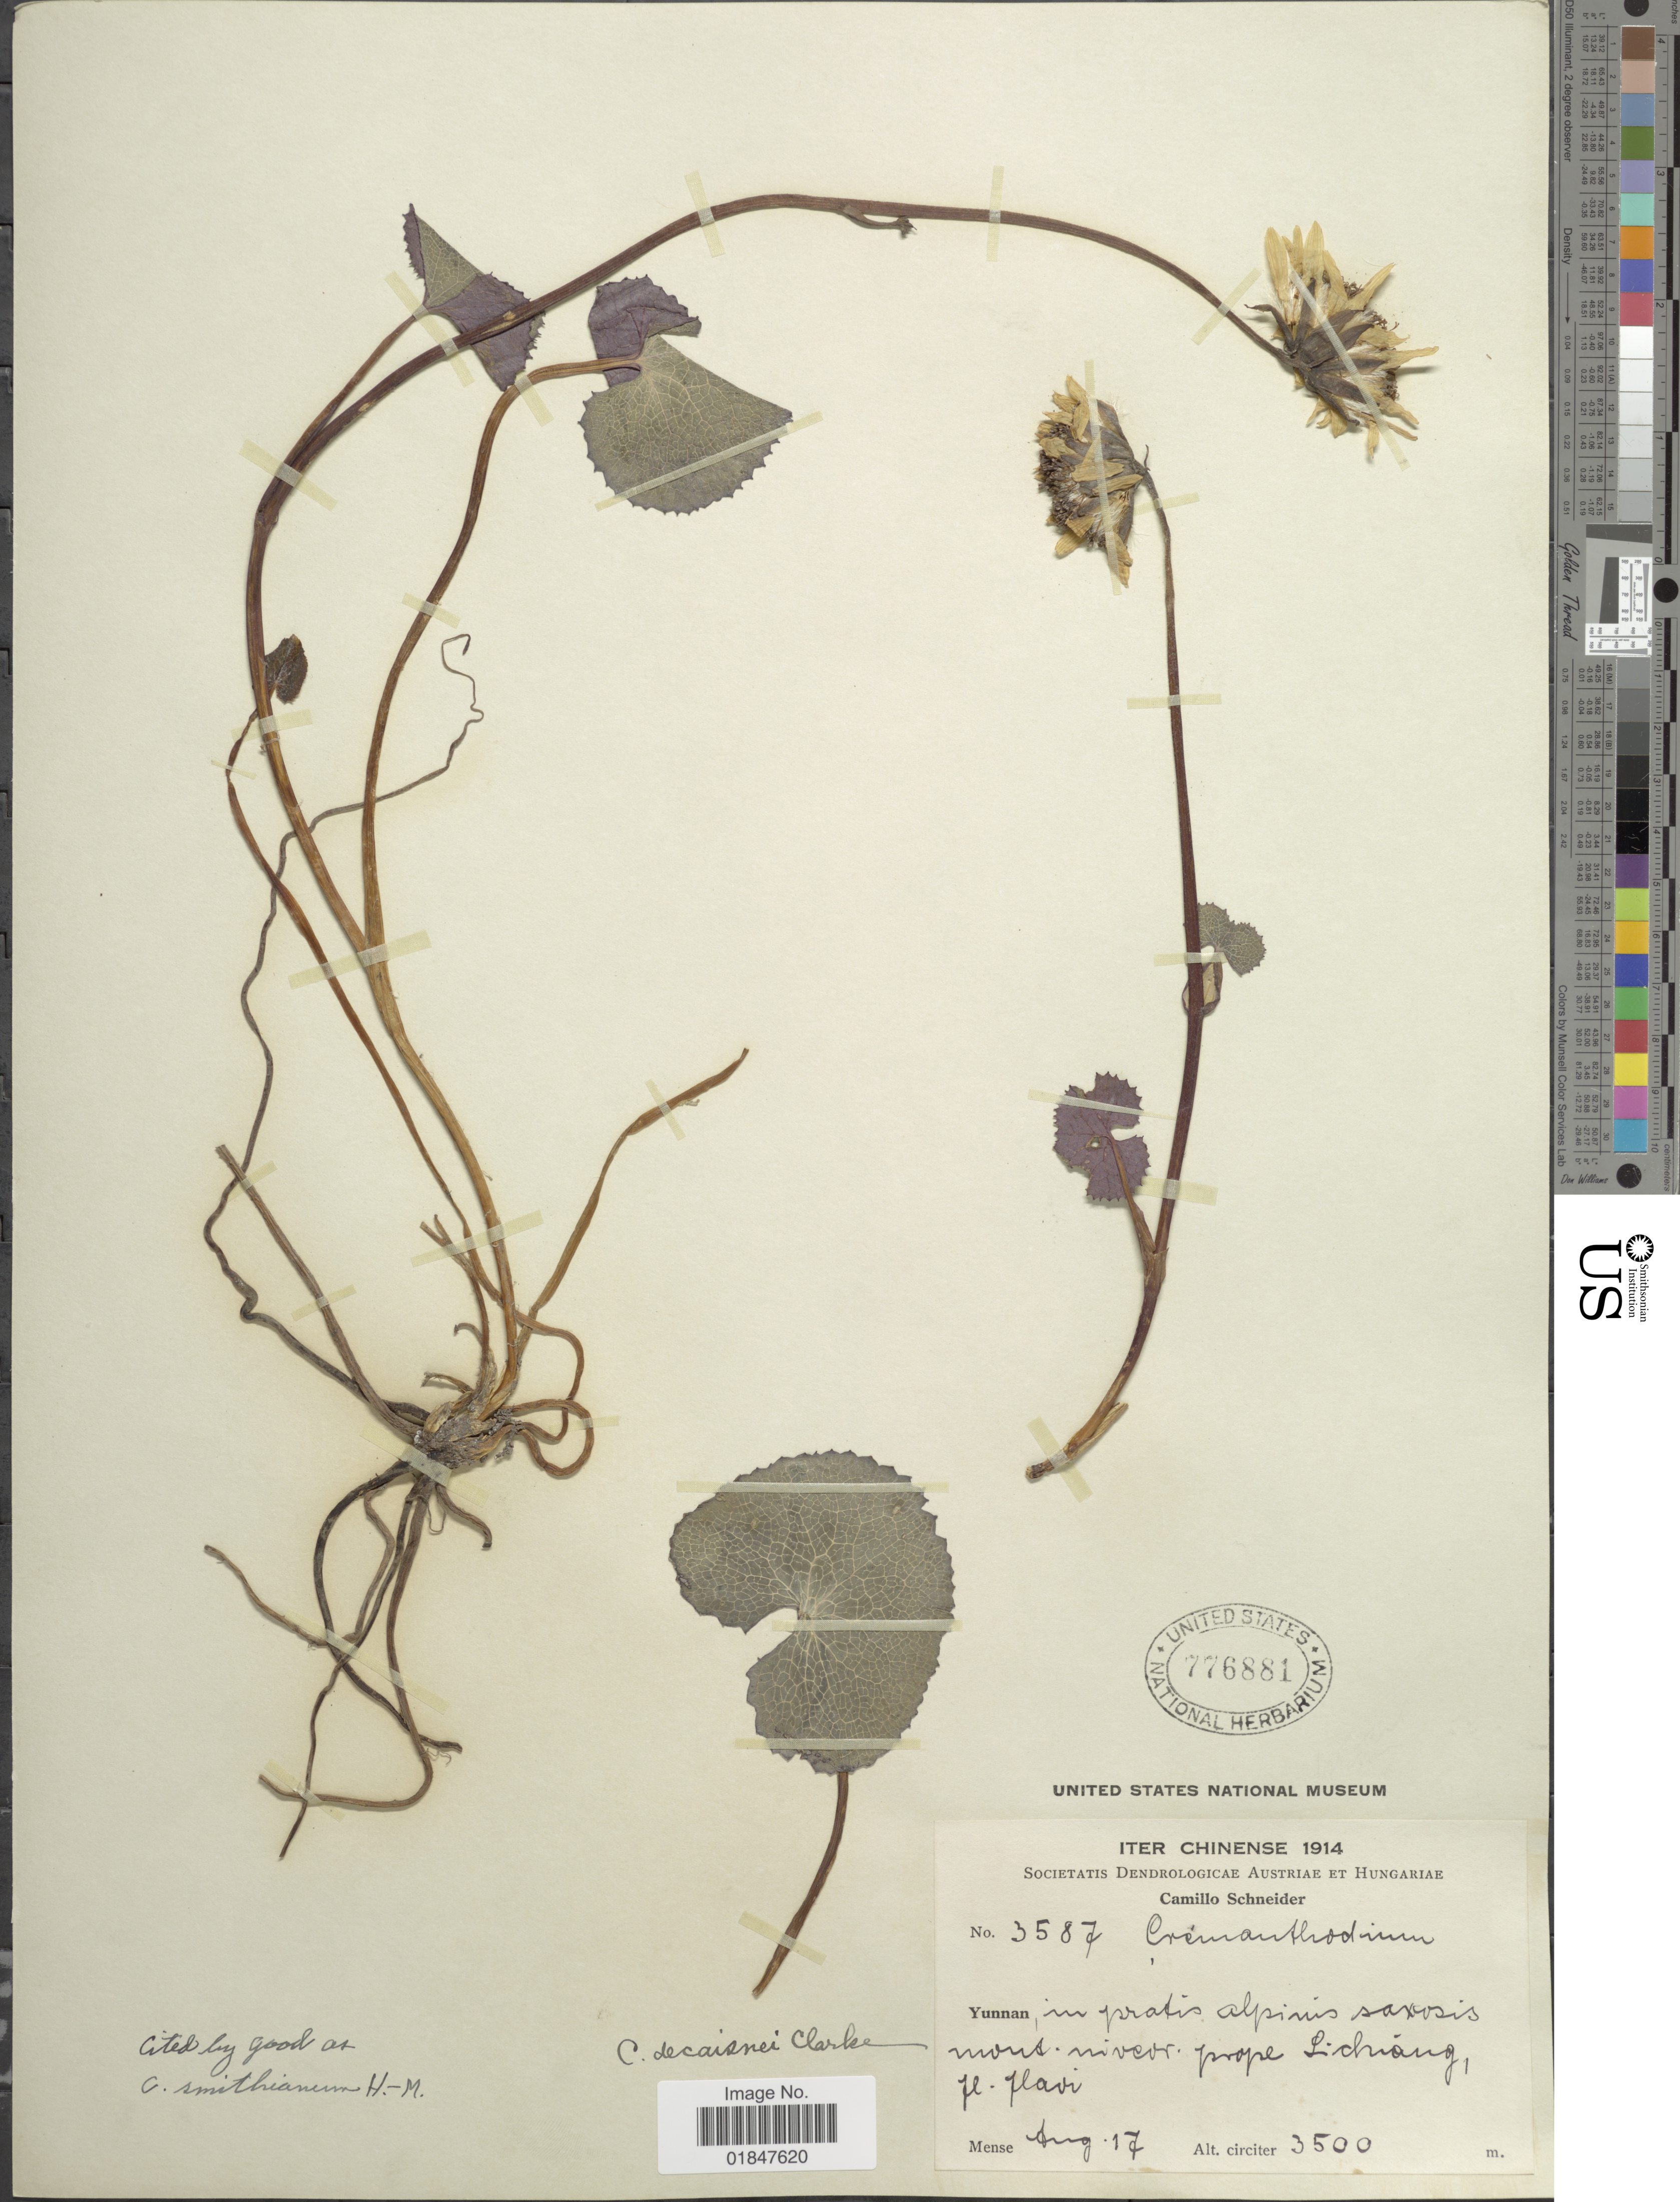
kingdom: Plantae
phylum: Tracheophyta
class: Magnoliopsida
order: Asterales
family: Asteraceae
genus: Cremanthodium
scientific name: Cremanthodium smithianum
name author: (Hand.-Mazz.) Hand.-Mazz.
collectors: C. K. Schneider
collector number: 3587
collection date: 1914-08-17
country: China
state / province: Yunnan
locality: Prope Lichiang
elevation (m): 3500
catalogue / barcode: US 776881